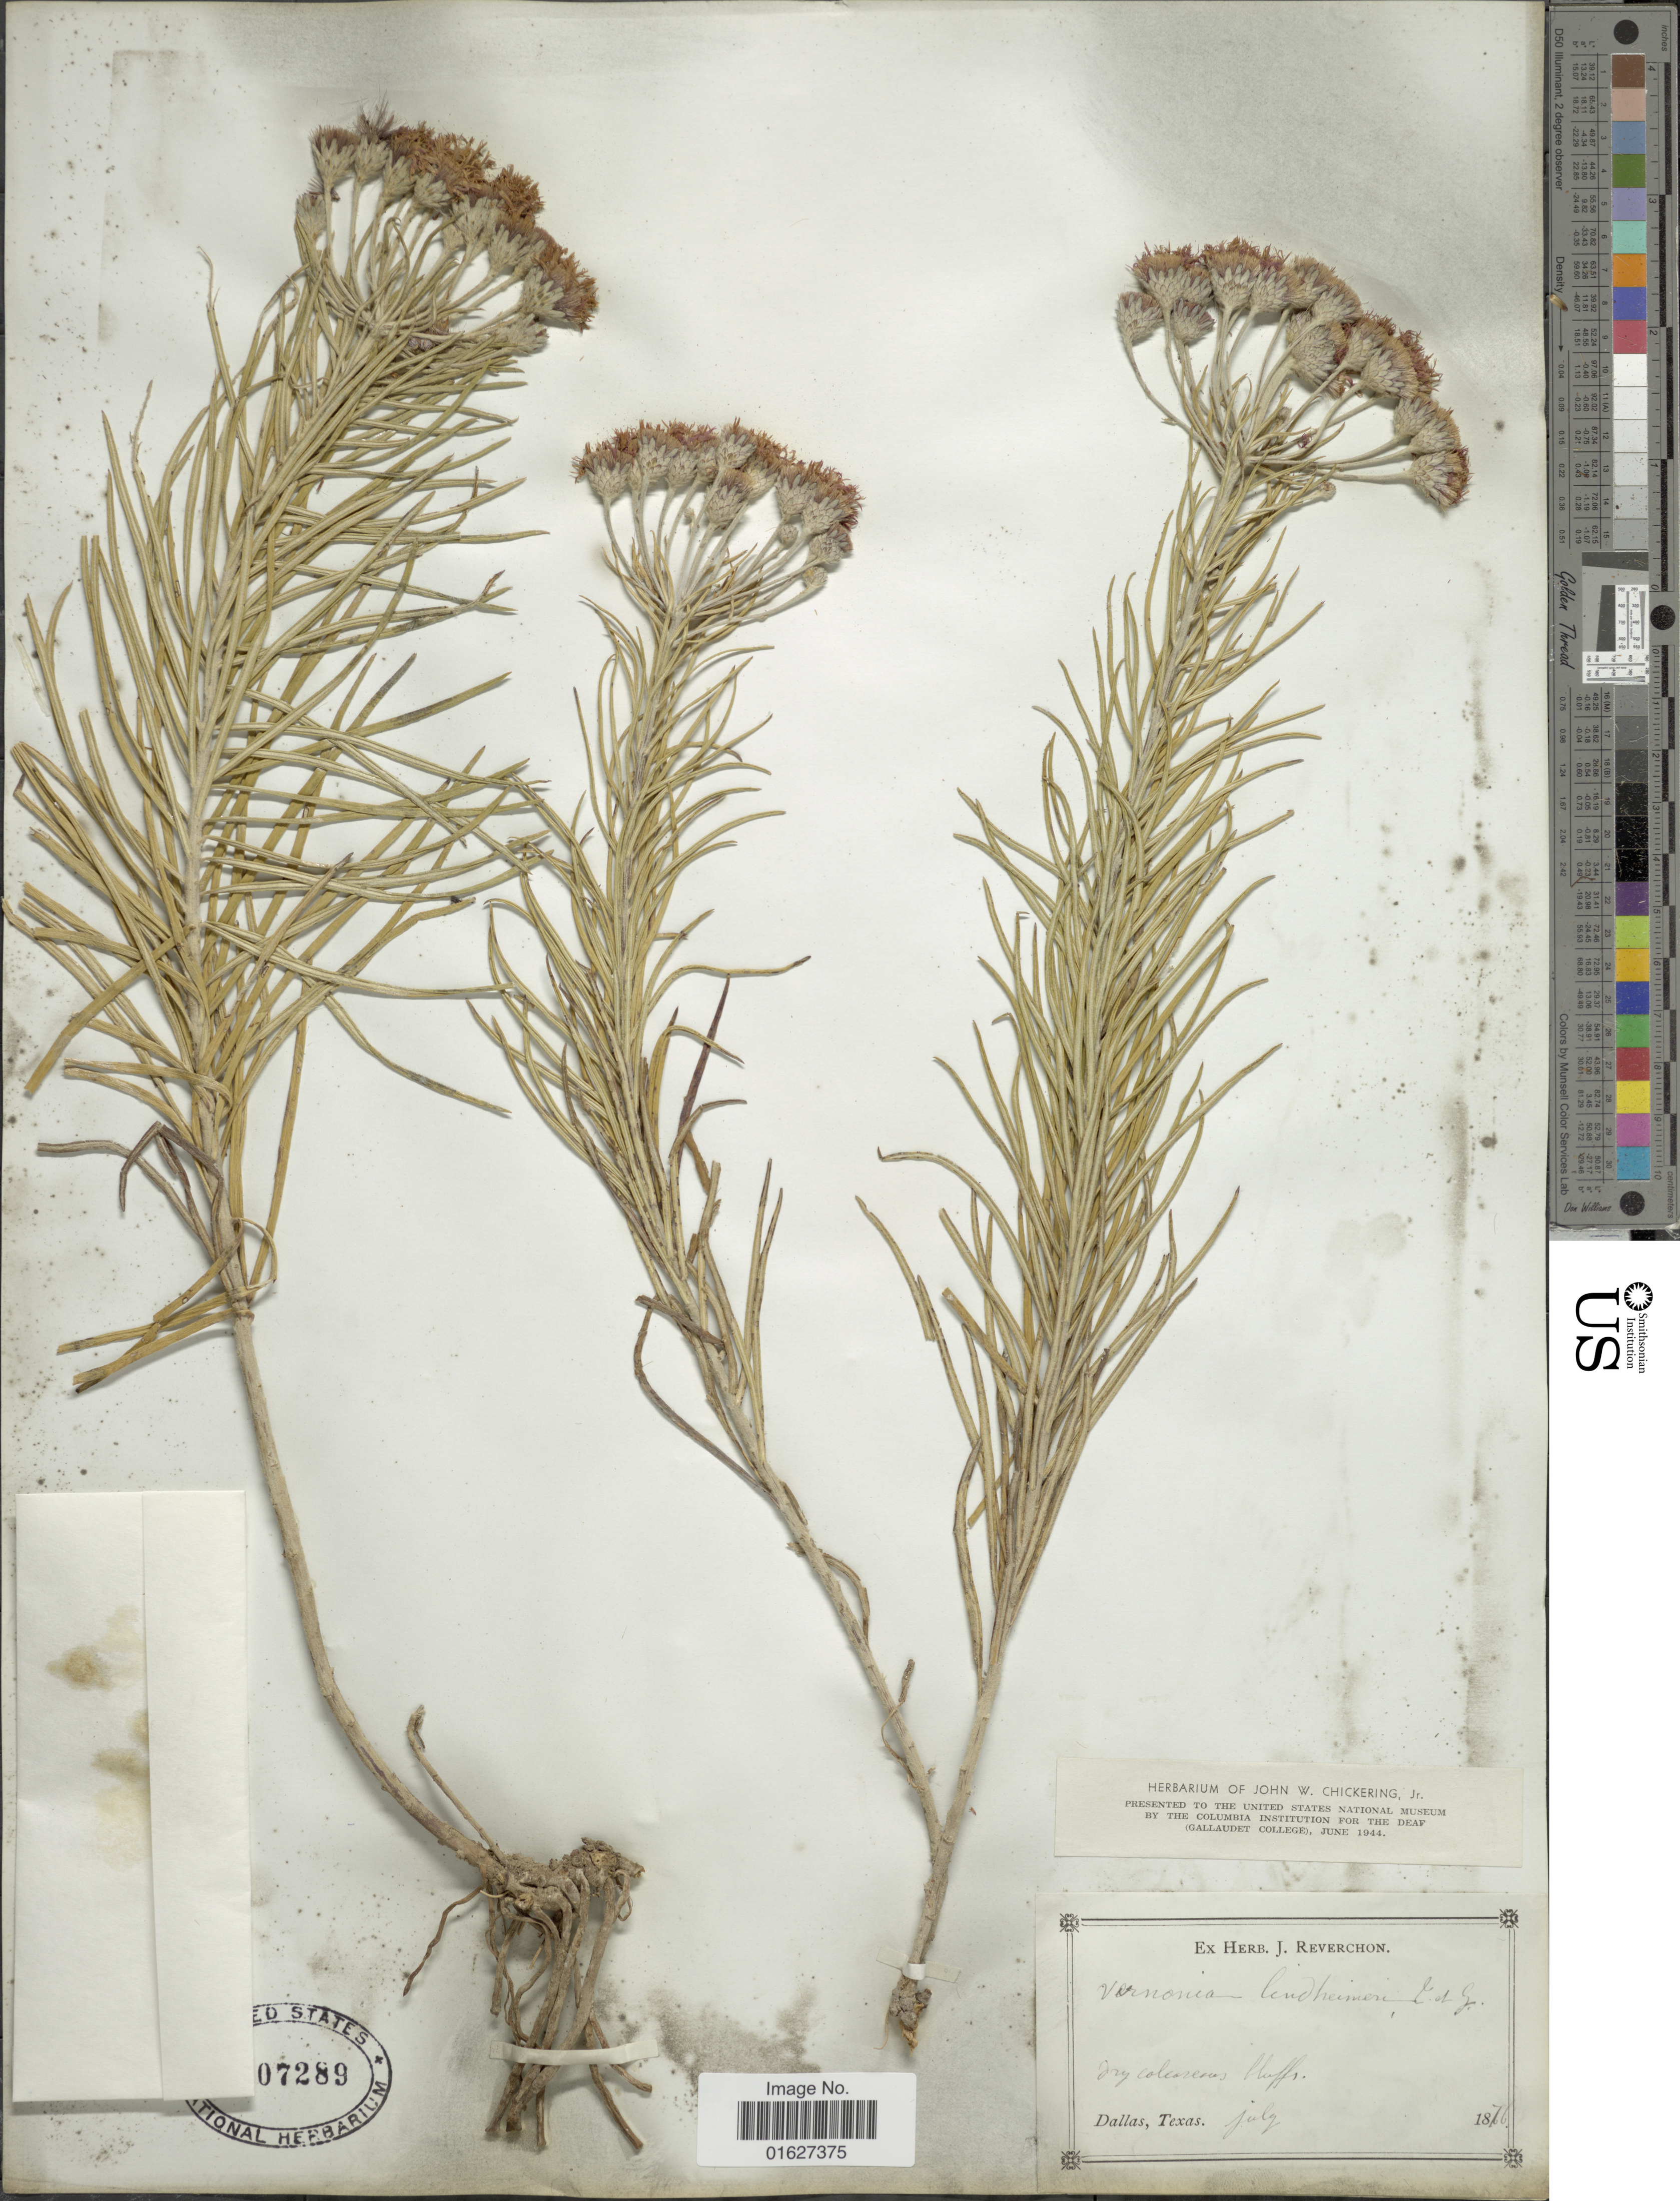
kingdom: Plantae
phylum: Tracheophyta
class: Magnoliopsida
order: Asterales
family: Asteraceae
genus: Vernonia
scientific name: Vernonia lindheimeri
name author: A. Gray & Engelm. in A. Gray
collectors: ex herb. J. Reverchon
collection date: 1876-07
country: United States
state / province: Texas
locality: Dallas, Texas.